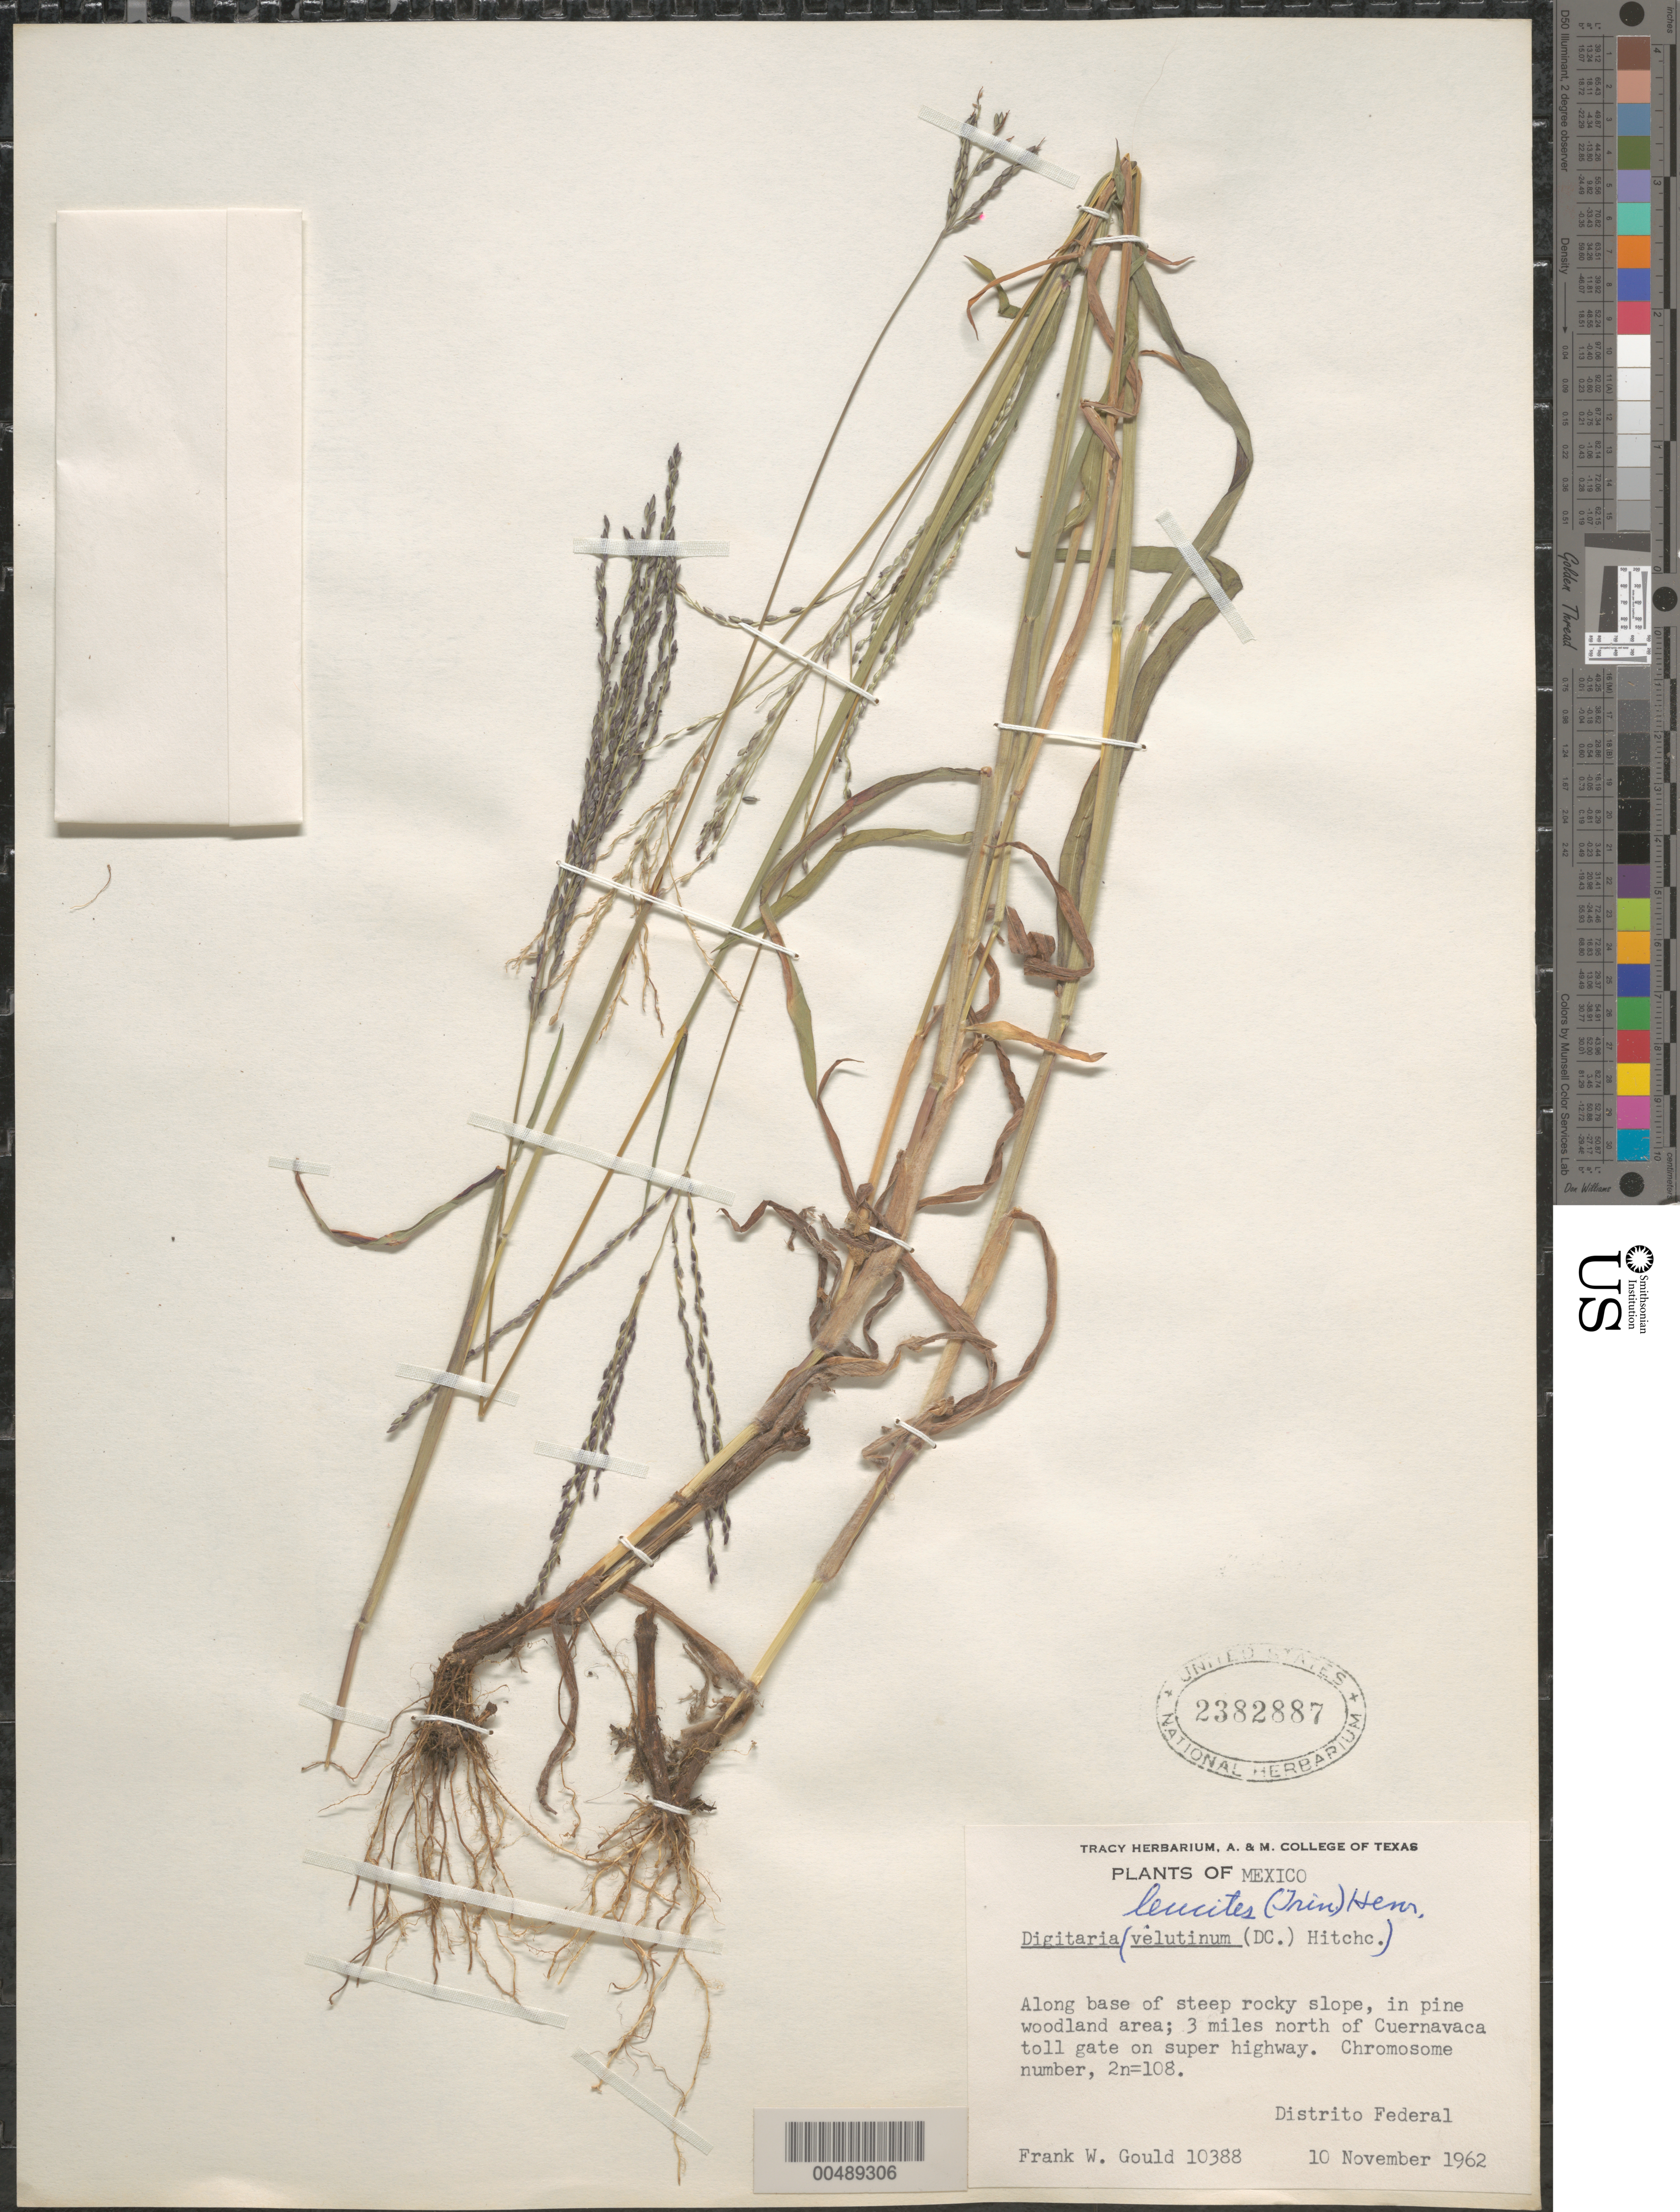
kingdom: Plantae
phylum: Tracheophyta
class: Liliopsida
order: Poales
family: Poaceae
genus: Digitaria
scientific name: Digitaria leucites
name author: (Trin.) Henr.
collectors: F. W. Gould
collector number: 10388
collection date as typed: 10 Nov 1962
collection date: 1962-11-10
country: Mexico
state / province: Distrito Federal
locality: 3 mi N of Cuernavaca toll gate on super highway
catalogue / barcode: US 2382887